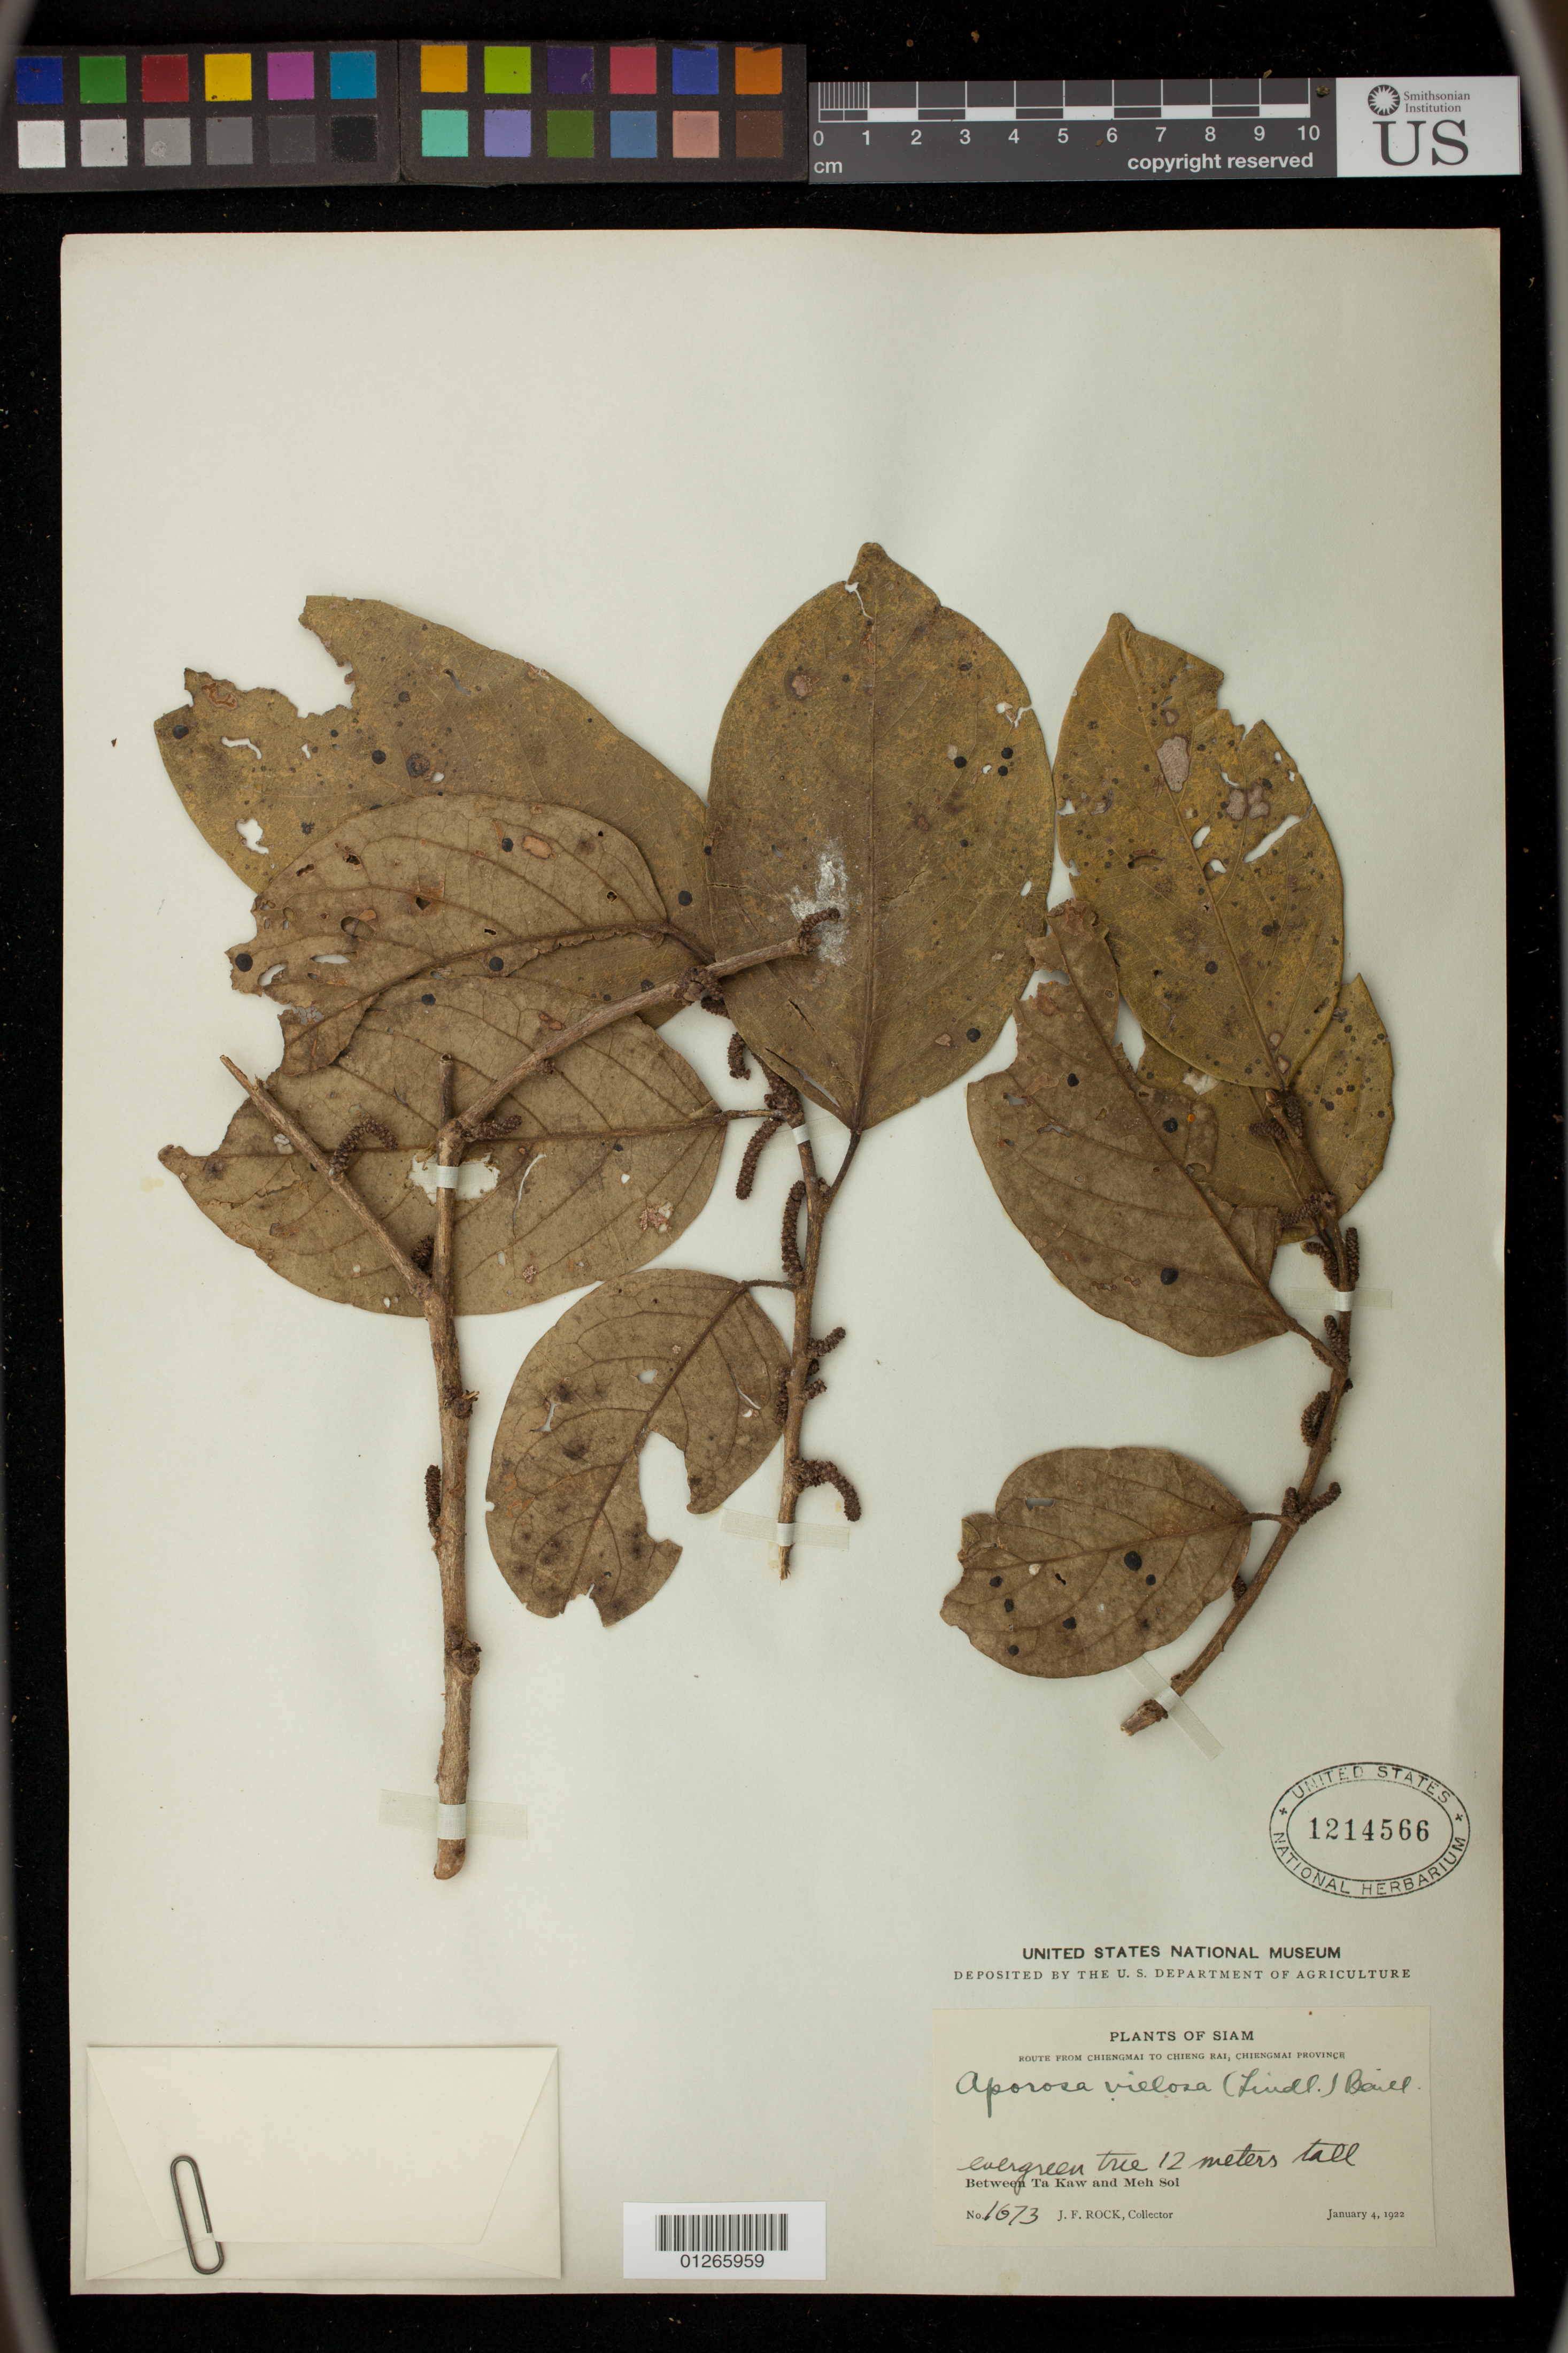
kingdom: Plantae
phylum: Tracheophyta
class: Magnoliopsida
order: Malpighiales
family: Phyllanthaceae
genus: Aporosa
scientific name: Aporosa octandra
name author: (Buch.-Ham. & D. Don) Vickery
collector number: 1673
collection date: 1922-01-04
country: Thailand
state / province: Chiang Mai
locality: Route from Chiengmai to Chieng Rai, Chiengmai Province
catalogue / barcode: US 1214566